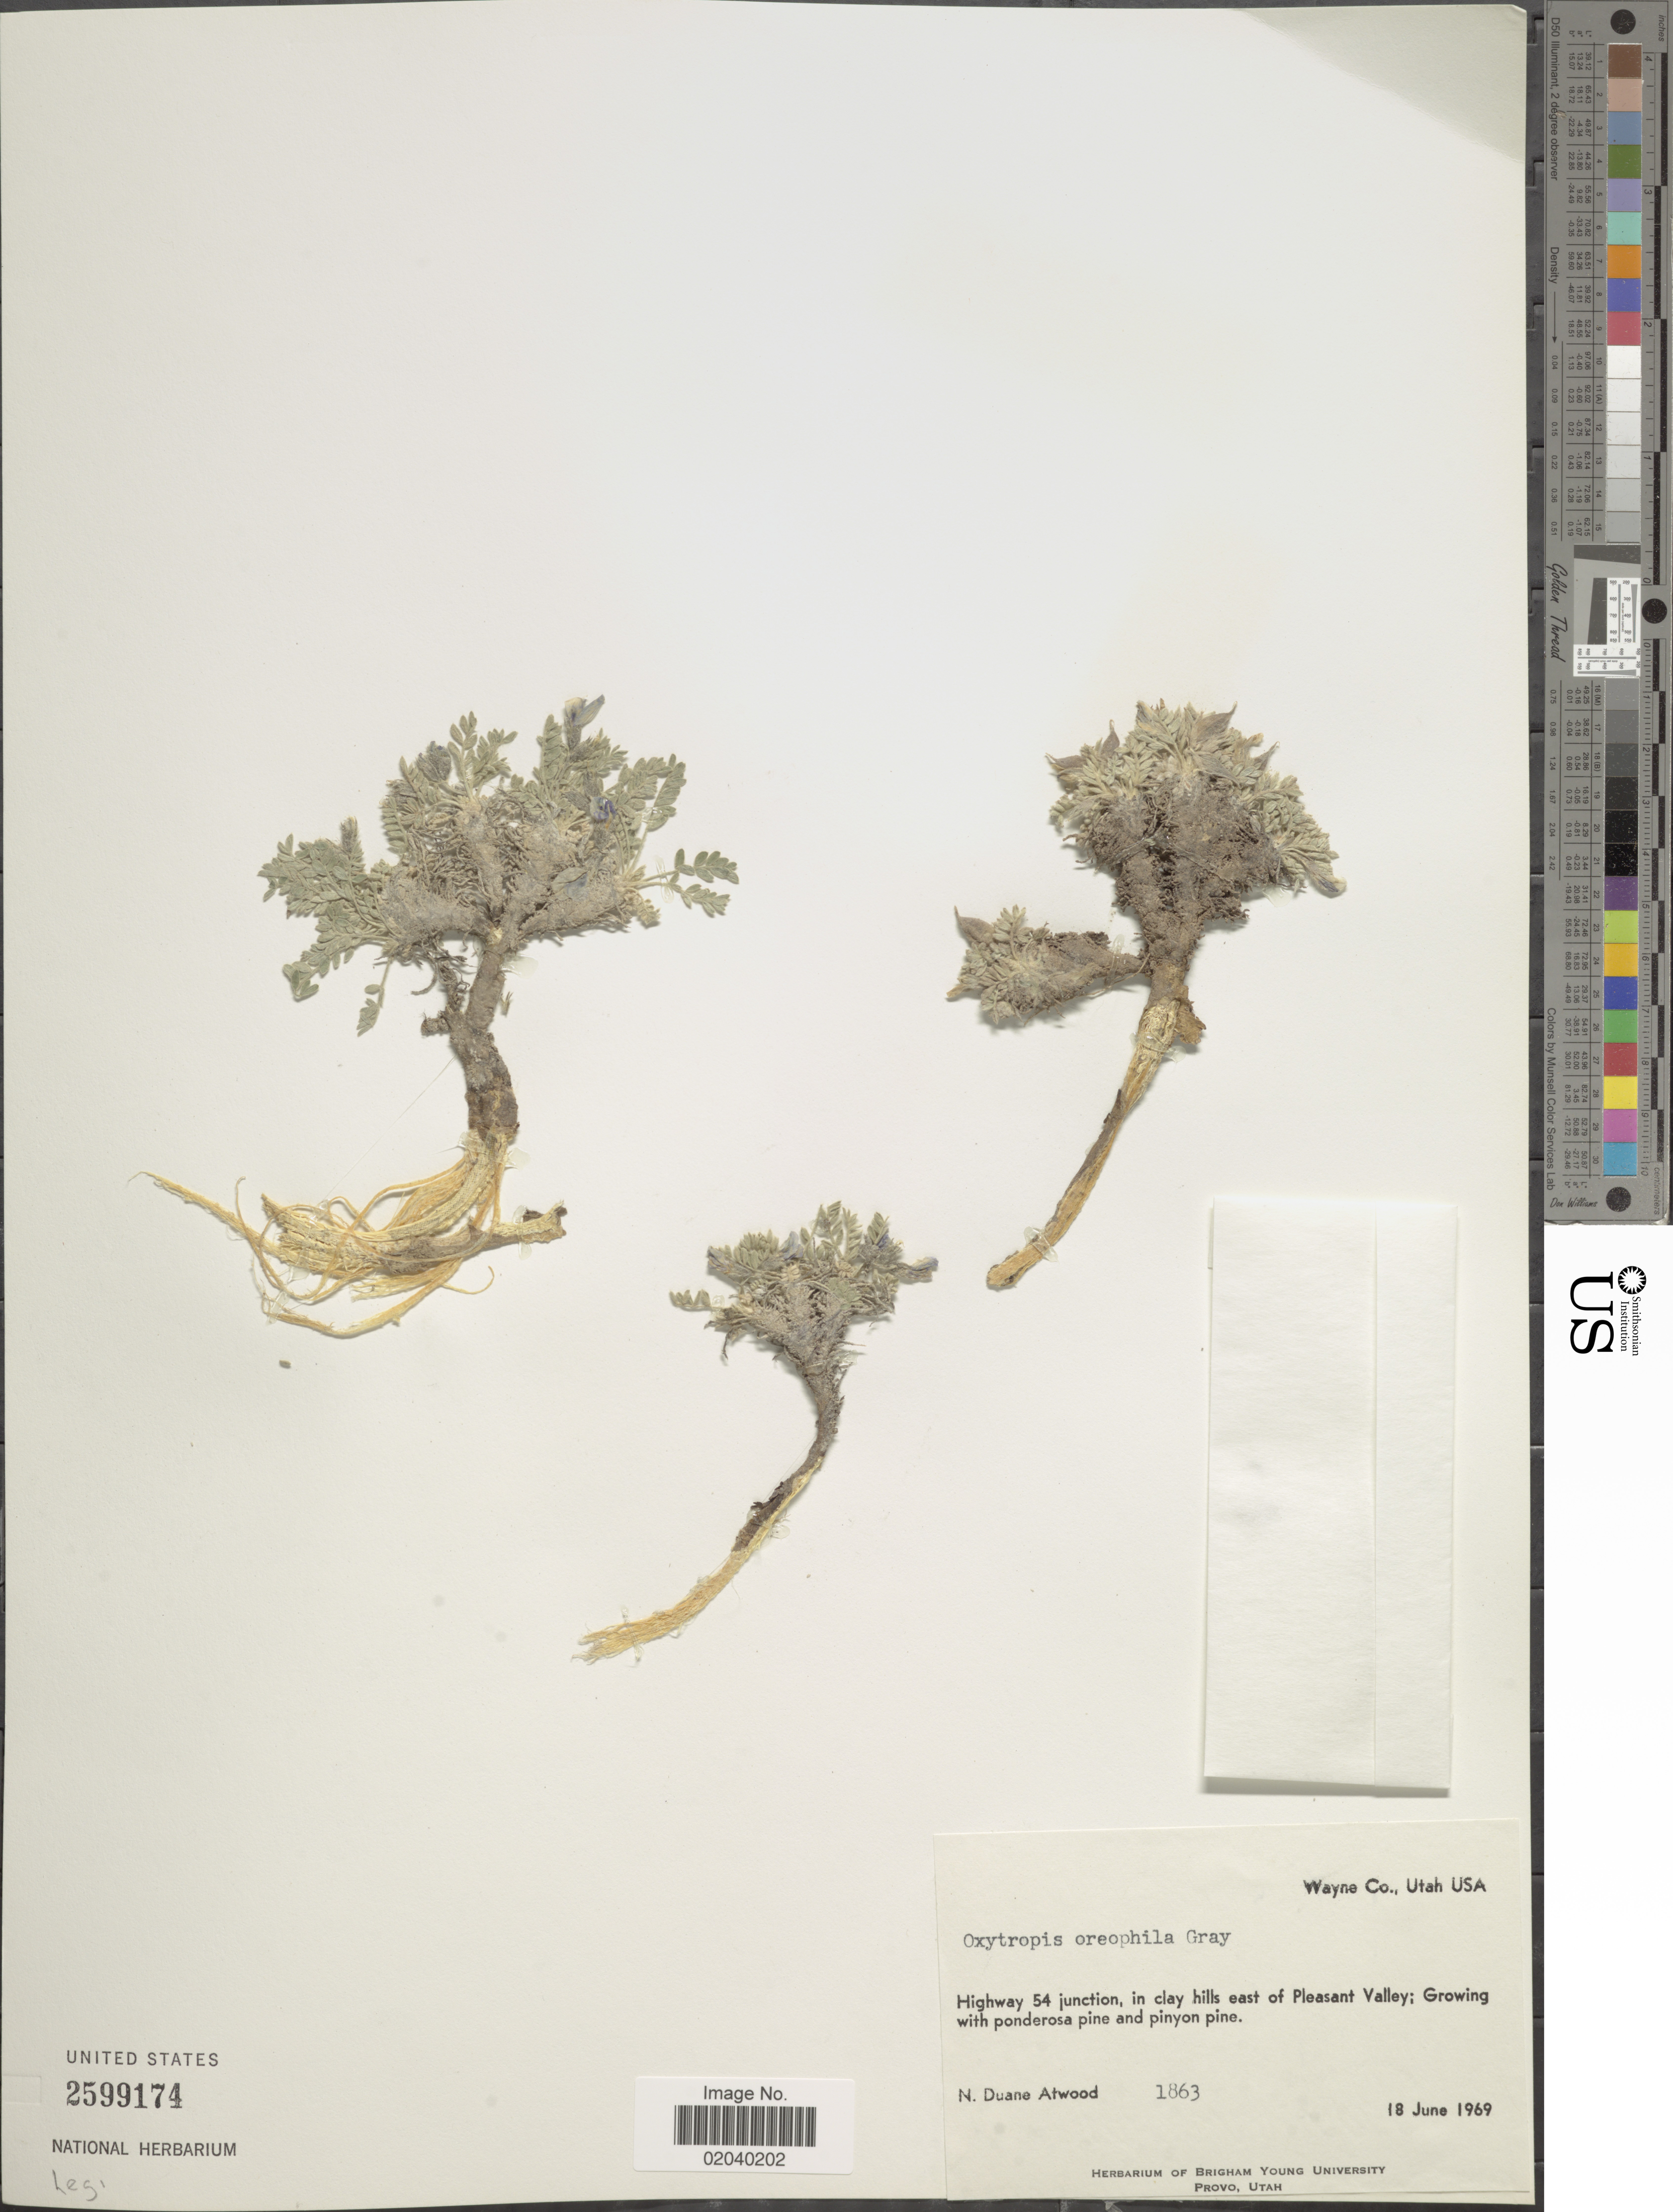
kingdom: Plantae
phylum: Tracheophyta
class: Magnoliopsida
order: Fabales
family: Fabaceae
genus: Oxytropis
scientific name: Oxytropis oreophila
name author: A. Gray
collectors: N. Atwood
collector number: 1863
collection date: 1969-06-18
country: United States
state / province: Utah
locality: Wayne Co, Highway 54 junction, in clay hills east of Pleasant Valley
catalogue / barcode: US 2599174